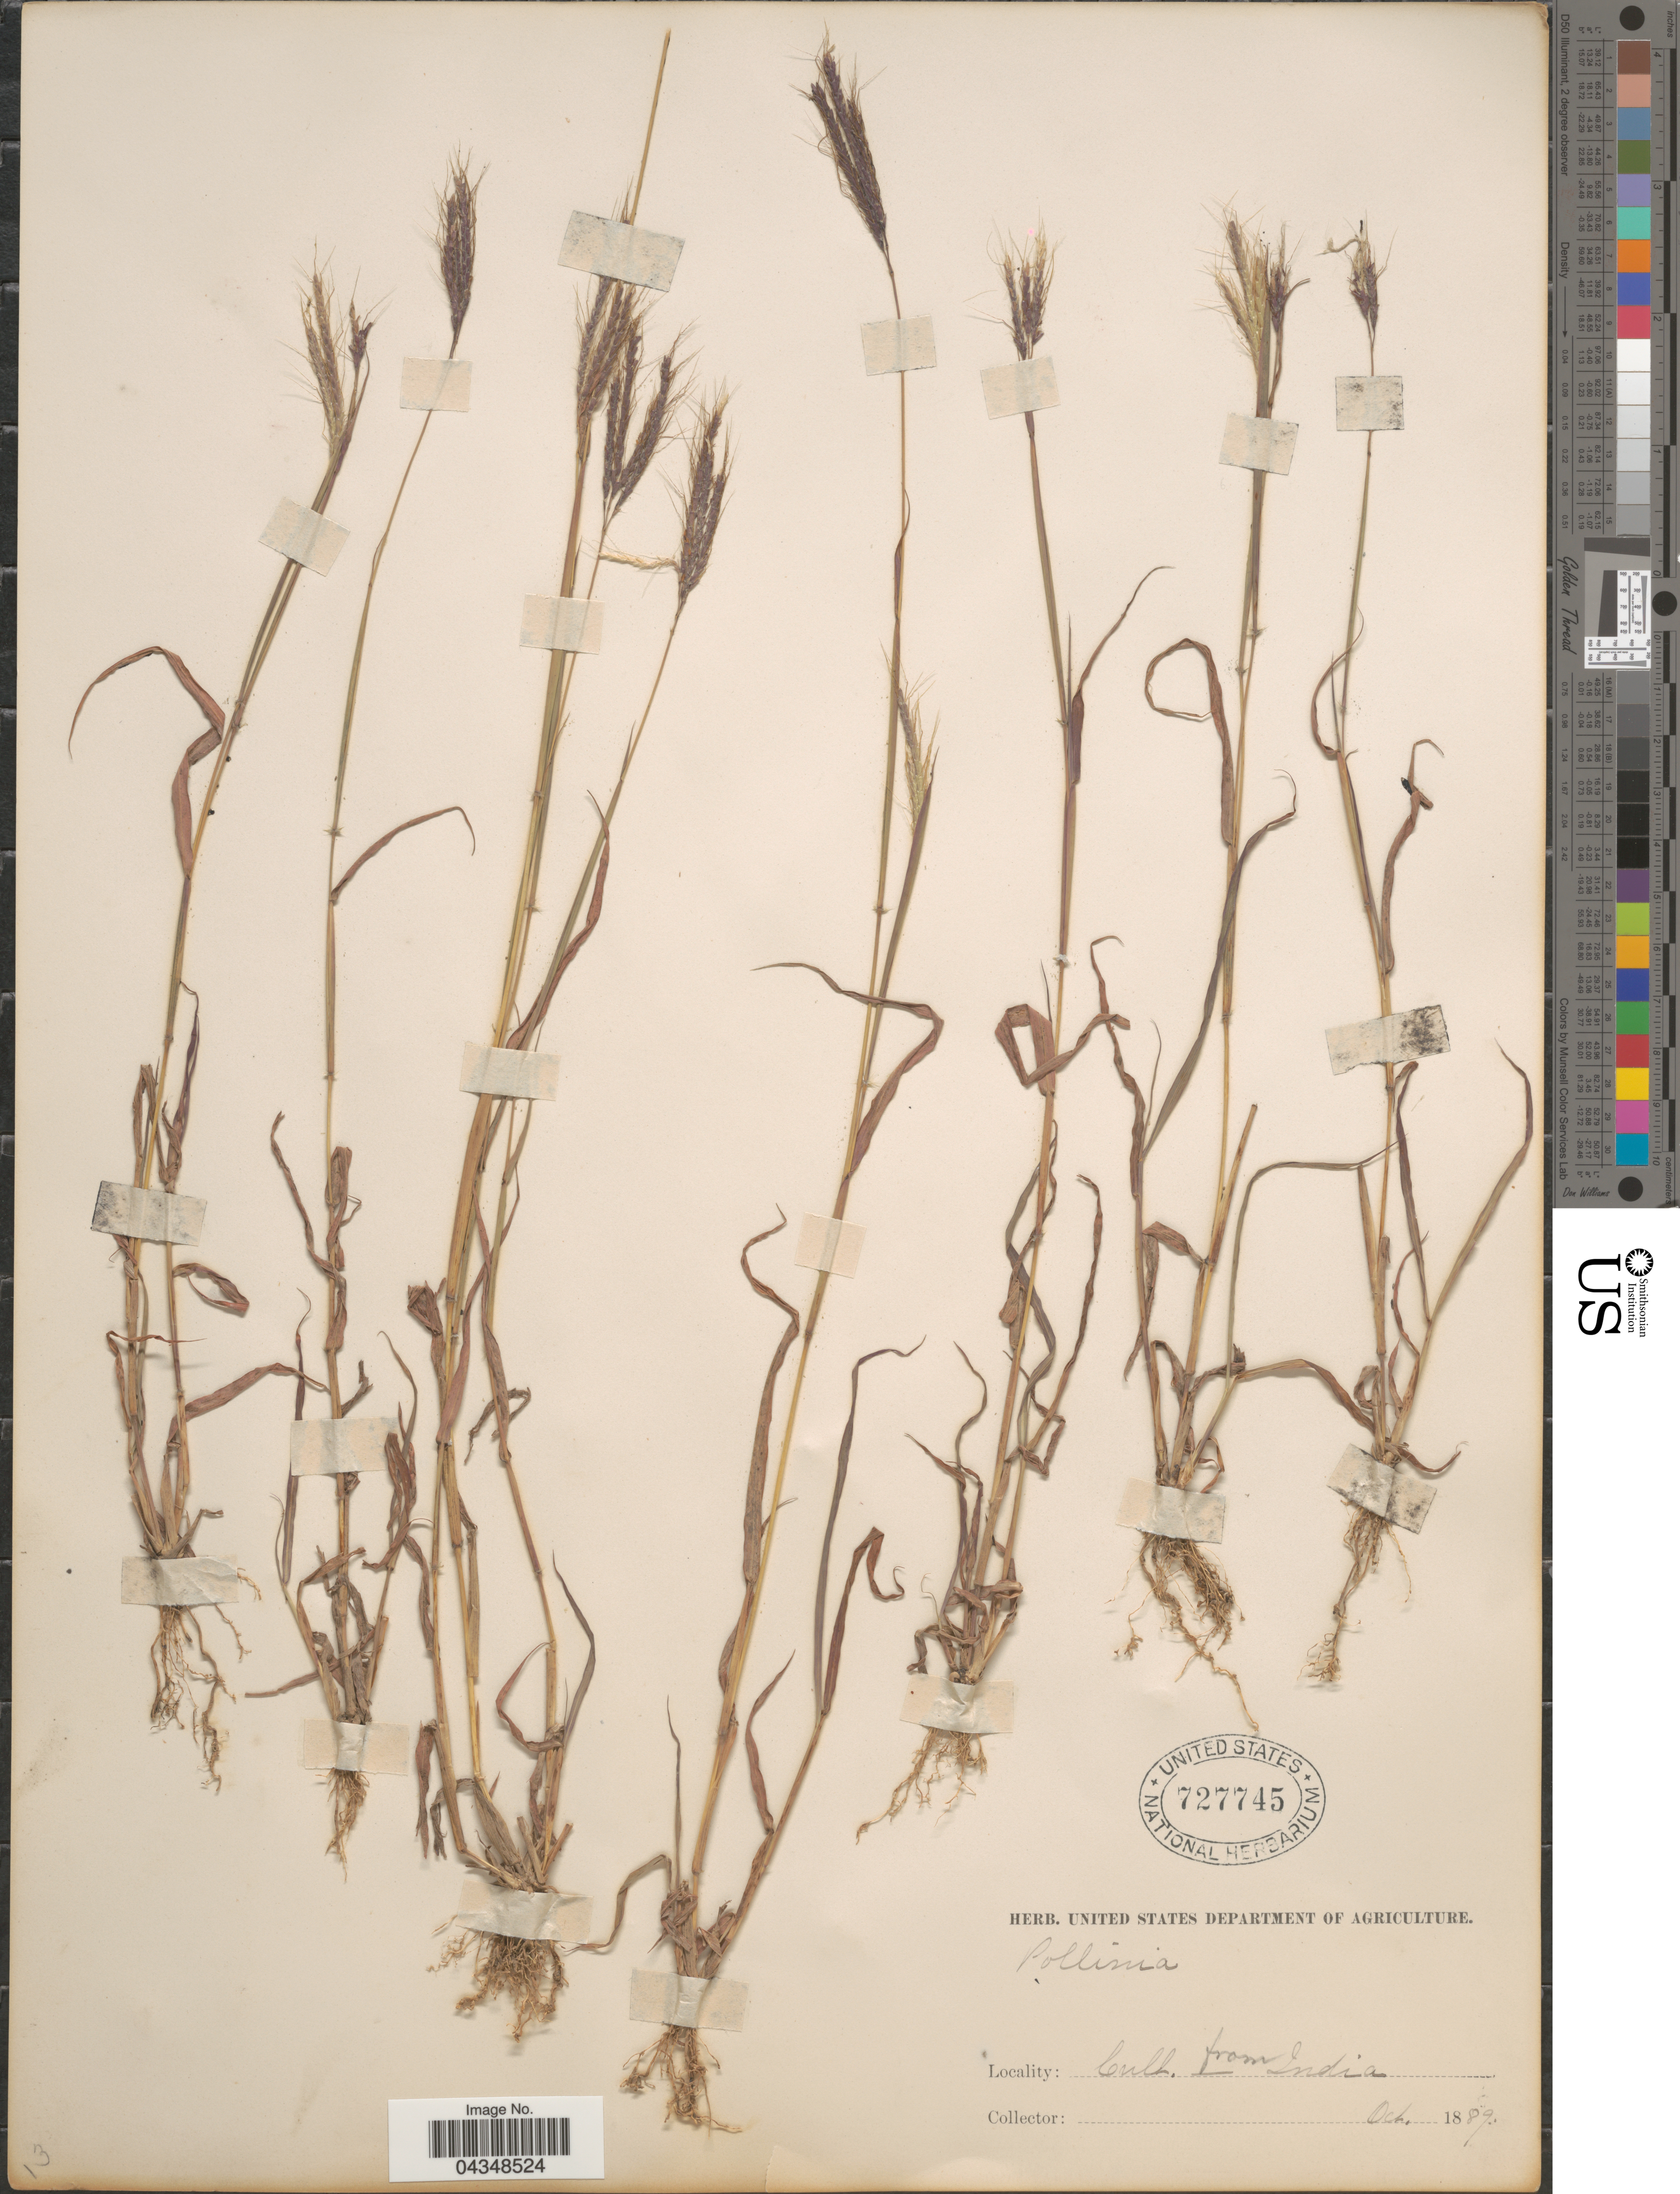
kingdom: Plantae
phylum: Tracheophyta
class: Liliopsida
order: Poales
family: Poaceae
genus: Bothriochloa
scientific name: Bothriochloa bladhii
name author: (Retz.) S.T. Blake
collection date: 1889-10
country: India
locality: Pollonia.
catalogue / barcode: US 727745